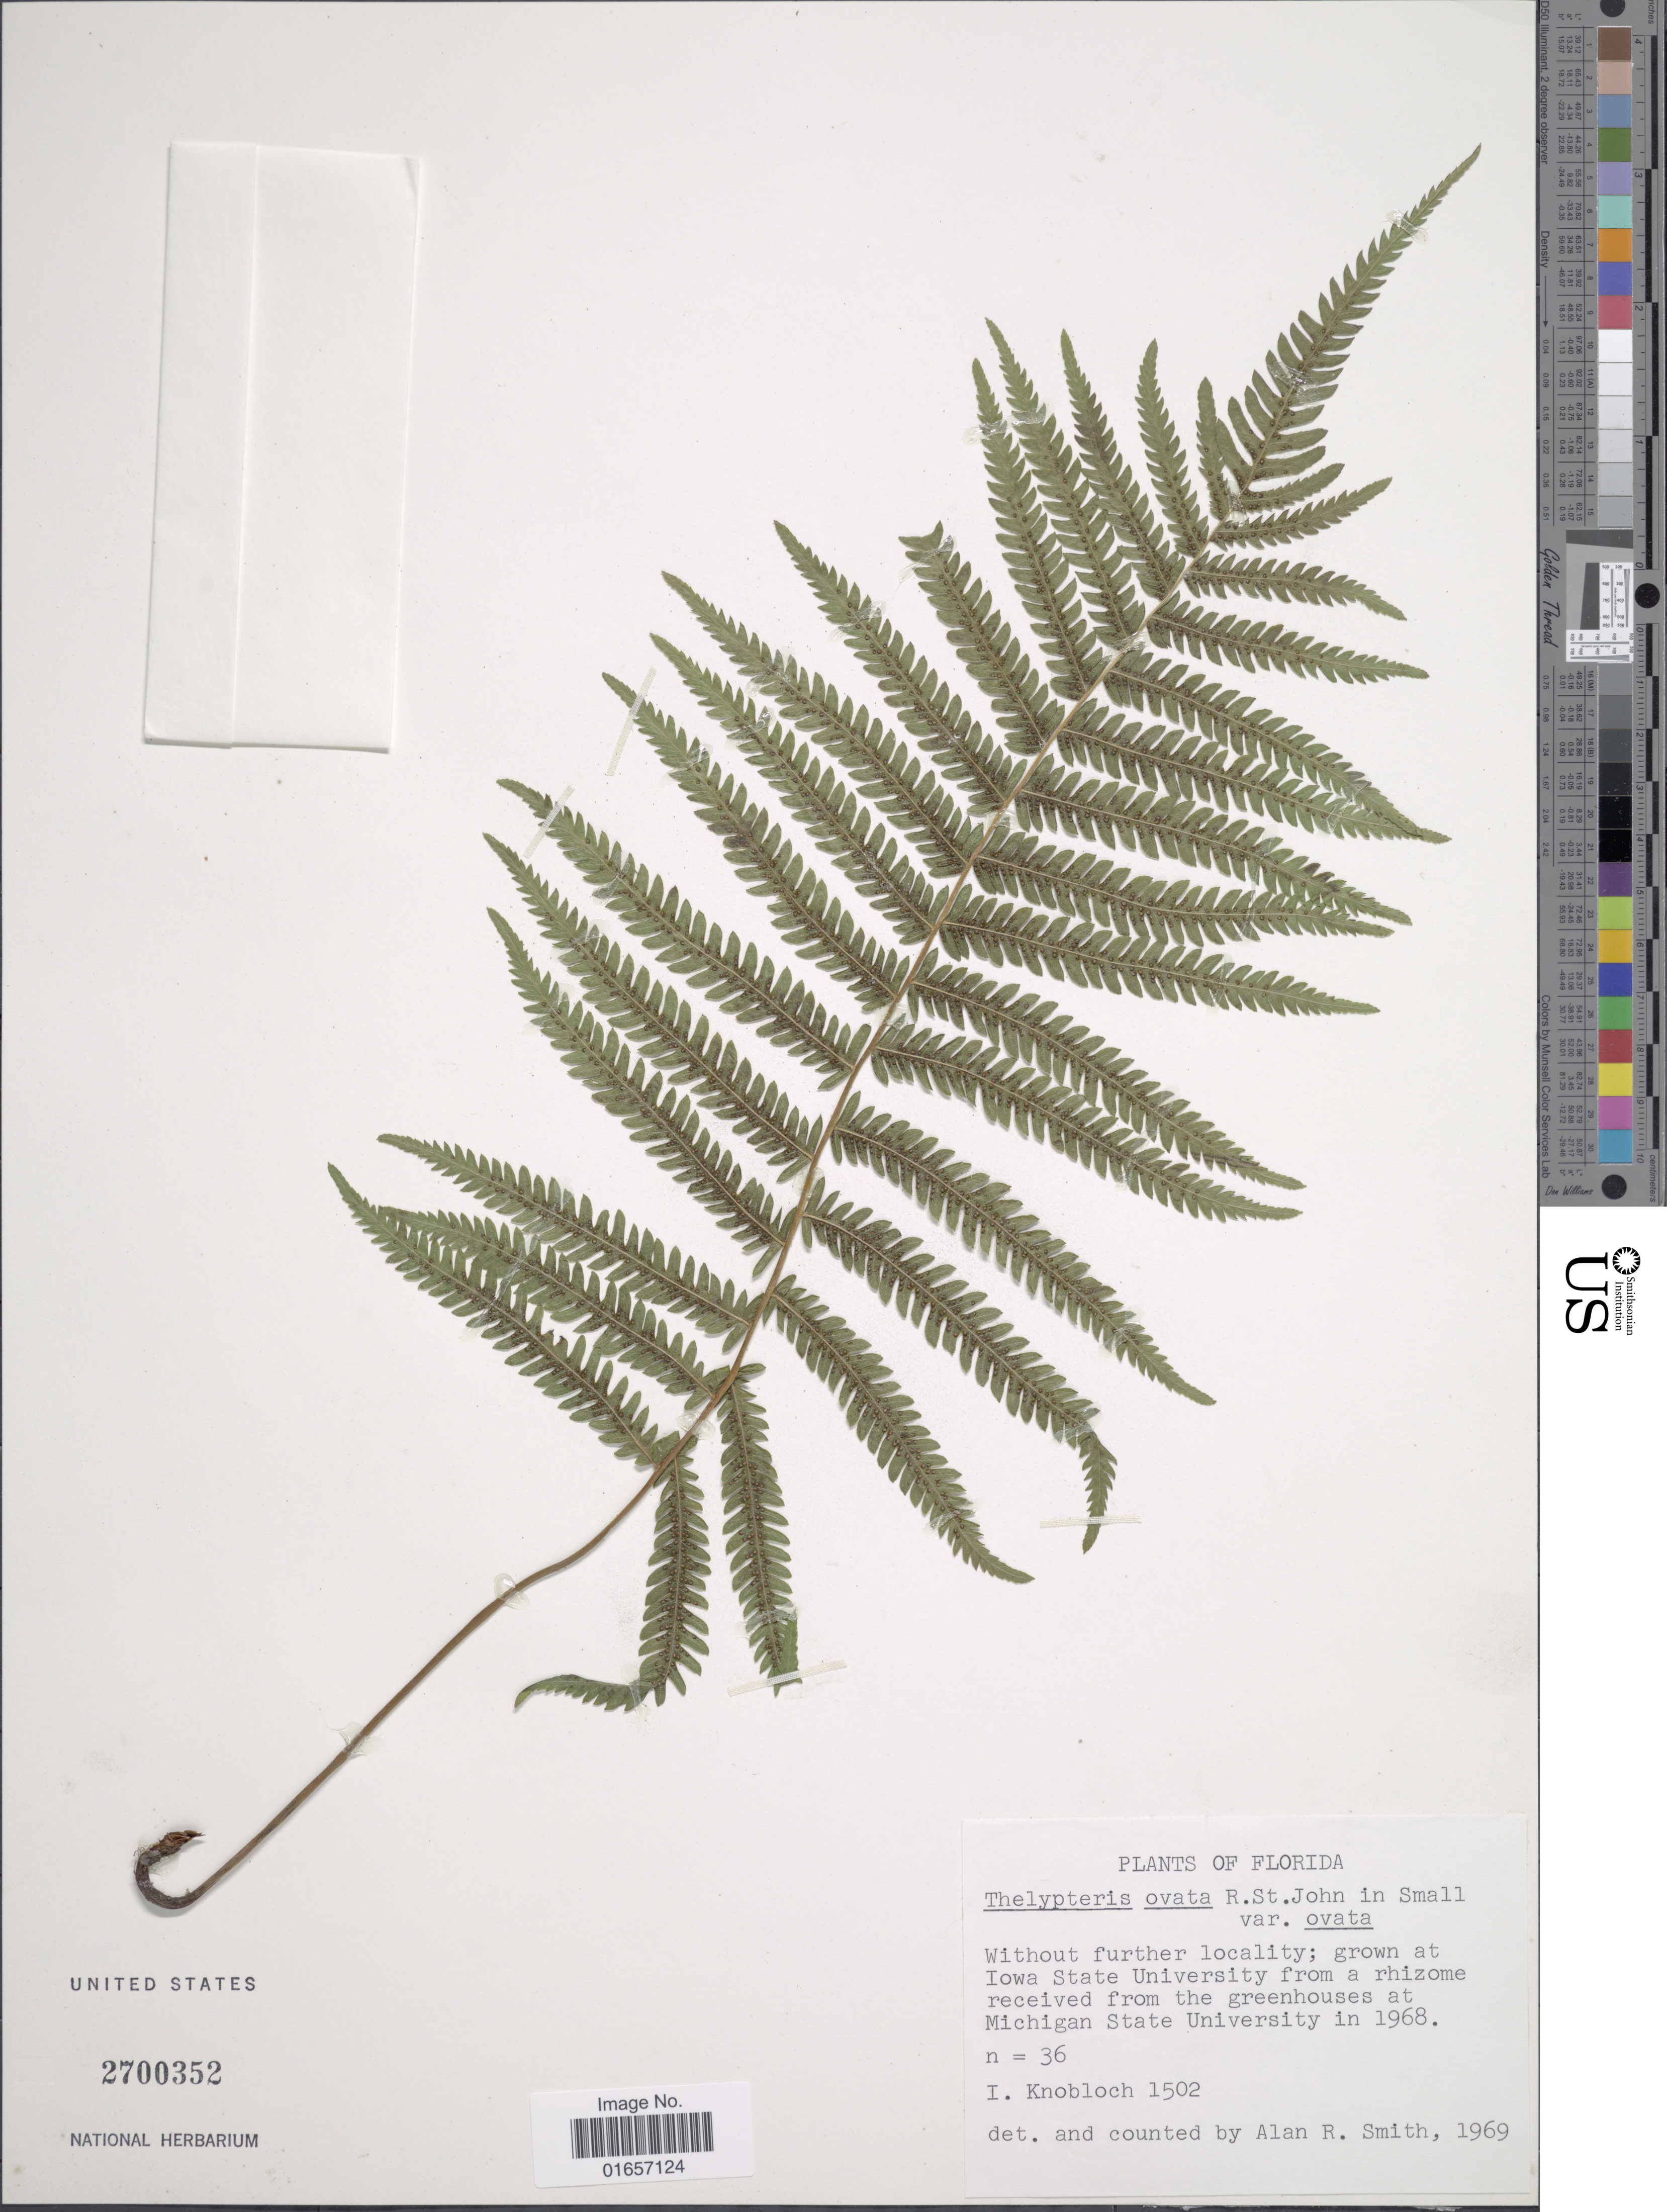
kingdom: Plantae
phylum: Tracheophyta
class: Polypodiopsida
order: Polypodiales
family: Thelypteridaceae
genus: Christella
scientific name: Christella ovata var. ovata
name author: (R.P. St. John) Á. Löve & D. Löve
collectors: I. W. Knobloch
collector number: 1502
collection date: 1969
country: United States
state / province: Florida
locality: Without further locality; grown at Iowa State University from rhizome received from the greenhouse at Michigan State University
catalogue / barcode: US 2700352